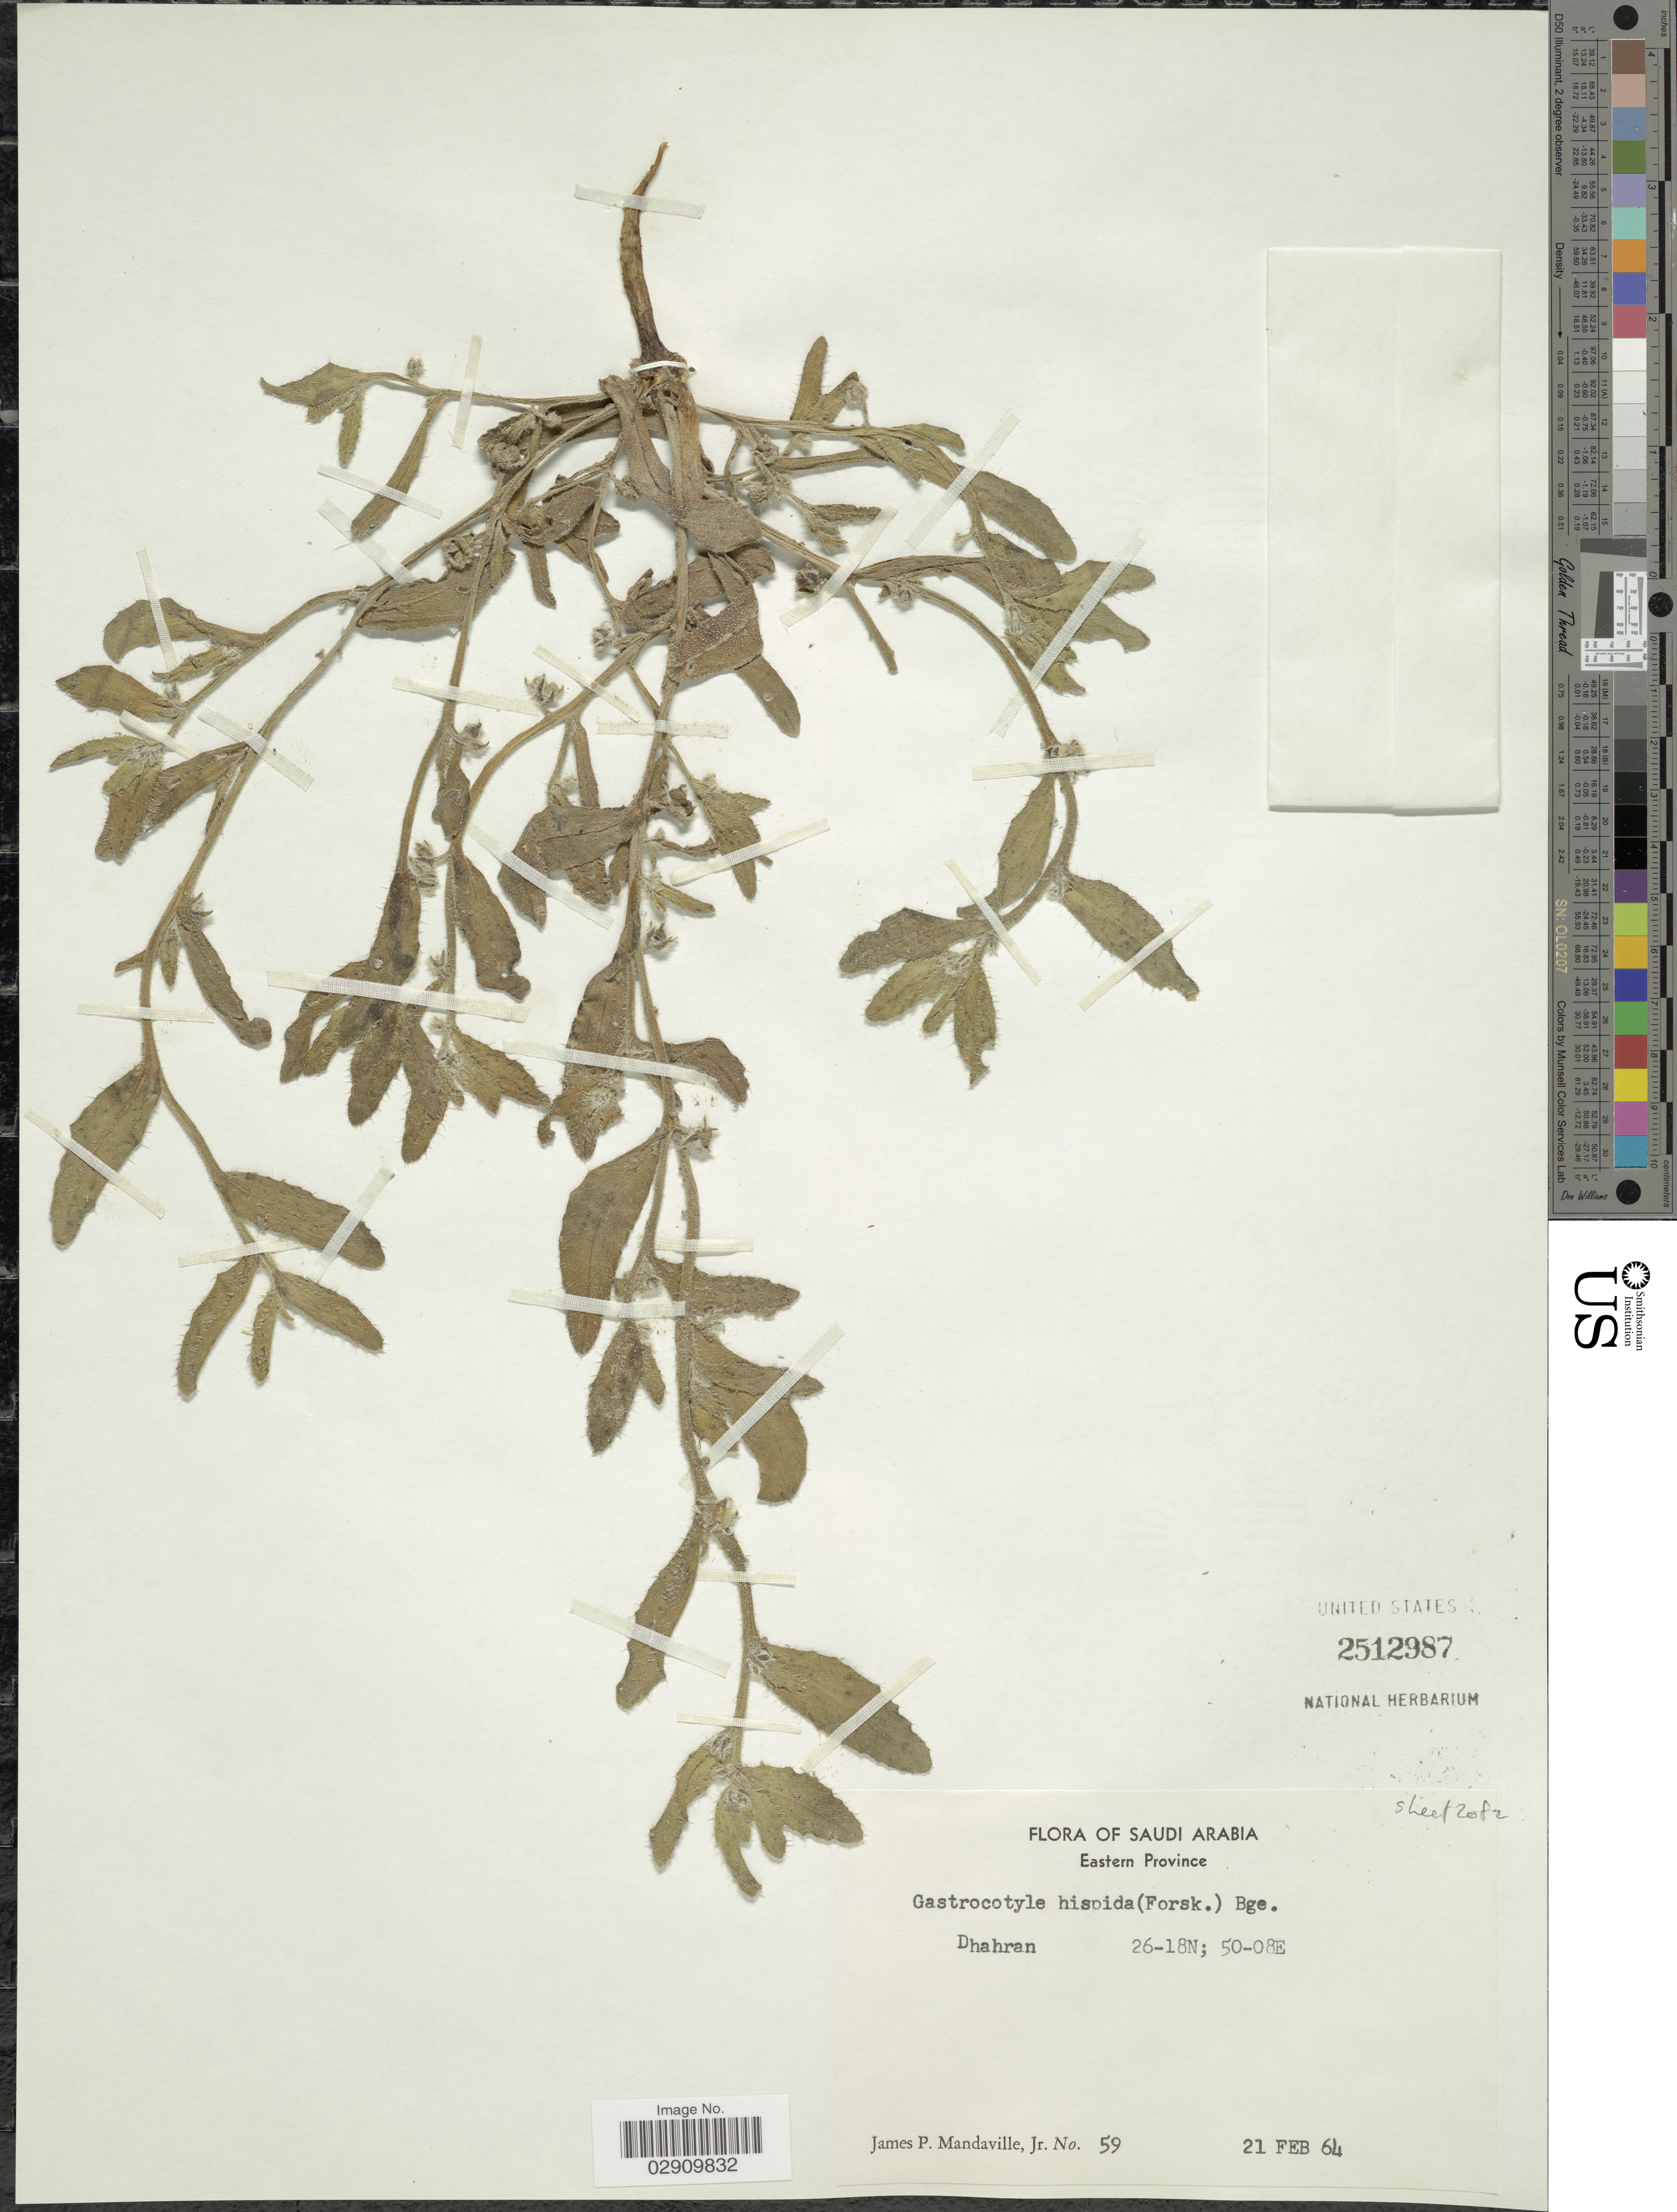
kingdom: Plantae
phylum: Tracheophyta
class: Magnoliopsida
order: Boraginales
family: Boraginaceae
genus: Gastrocotyle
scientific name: Gastrocotyle hispida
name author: (Forssk.) Bunge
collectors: J. Mandaville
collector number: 59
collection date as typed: Transcribed d/m/y: 21/2/64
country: Saudi Arabia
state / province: Ash Sharqiyah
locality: Eastern Province, Dhahran.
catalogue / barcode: US 2512987